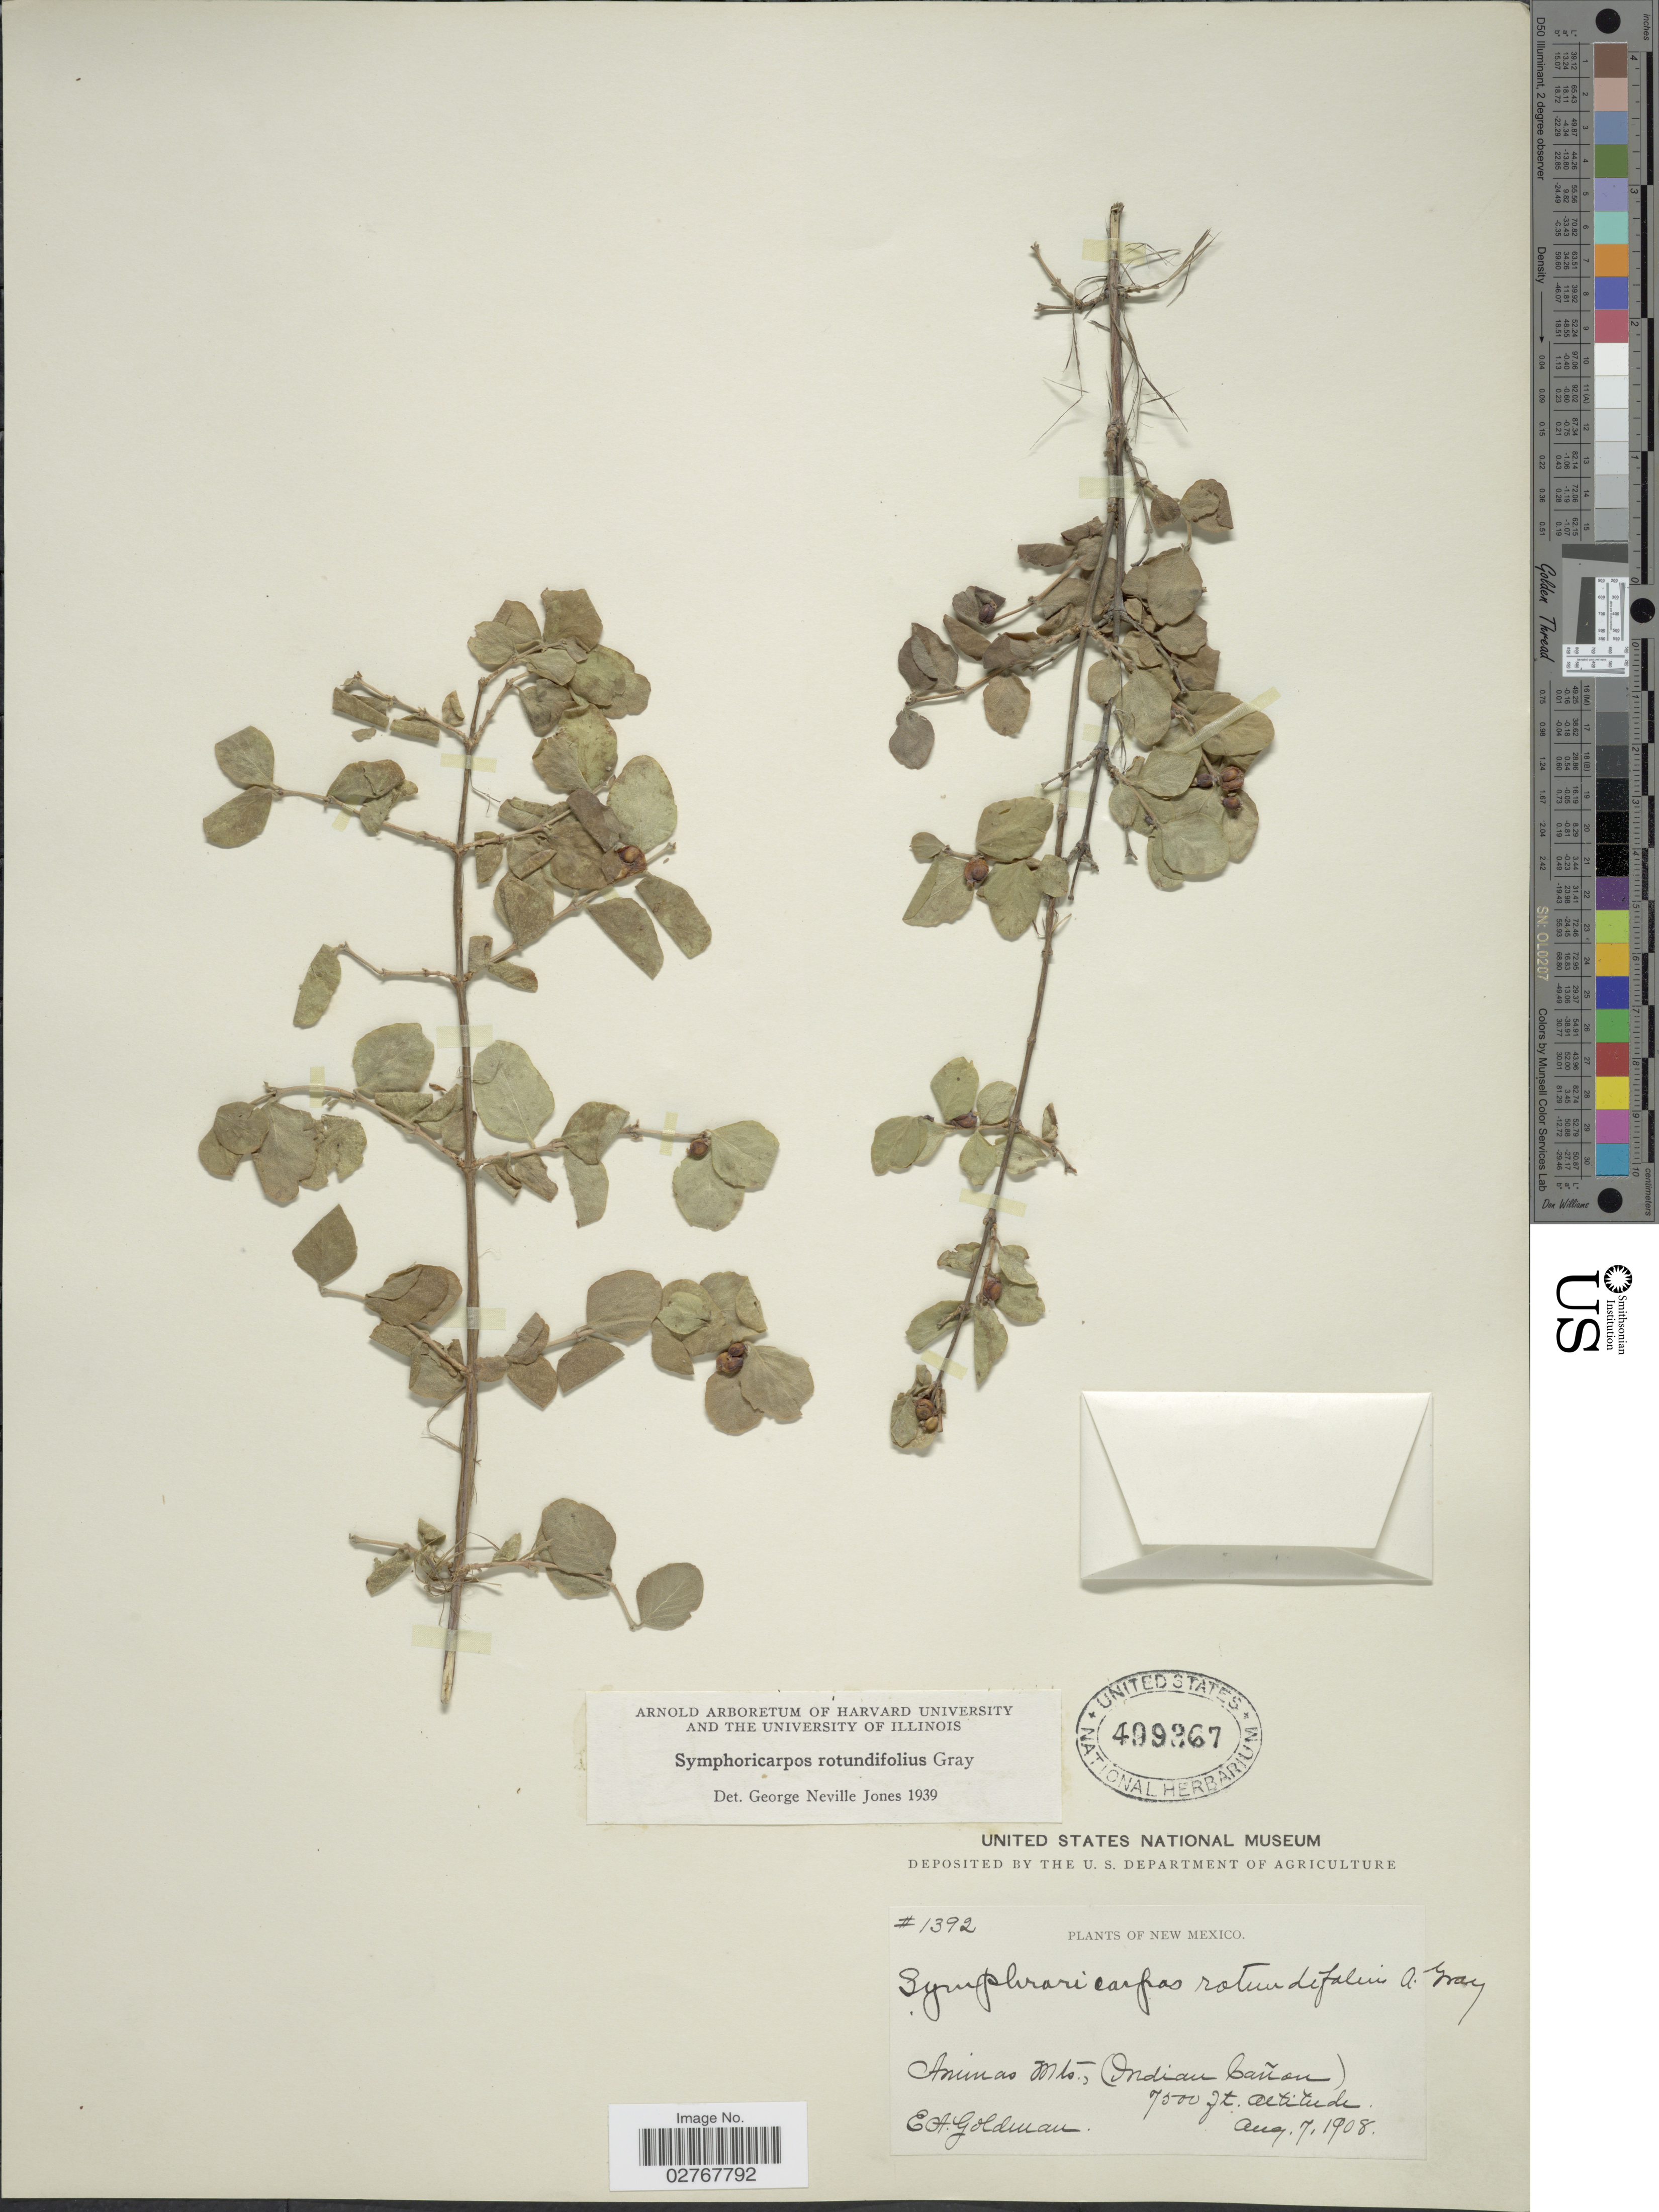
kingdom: Plantae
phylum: Tracheophyta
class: Magnoliopsida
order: Dipsacales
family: Caprifoliaceae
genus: Symphoricarpos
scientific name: Symphoricarpos rotundifolius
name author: A. Gray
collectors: E. A. Goldman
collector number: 1392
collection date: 1908-08-07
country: United States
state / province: New Mexico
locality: Animas Mts., (Indian Cañon).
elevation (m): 2286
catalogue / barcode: US 499367